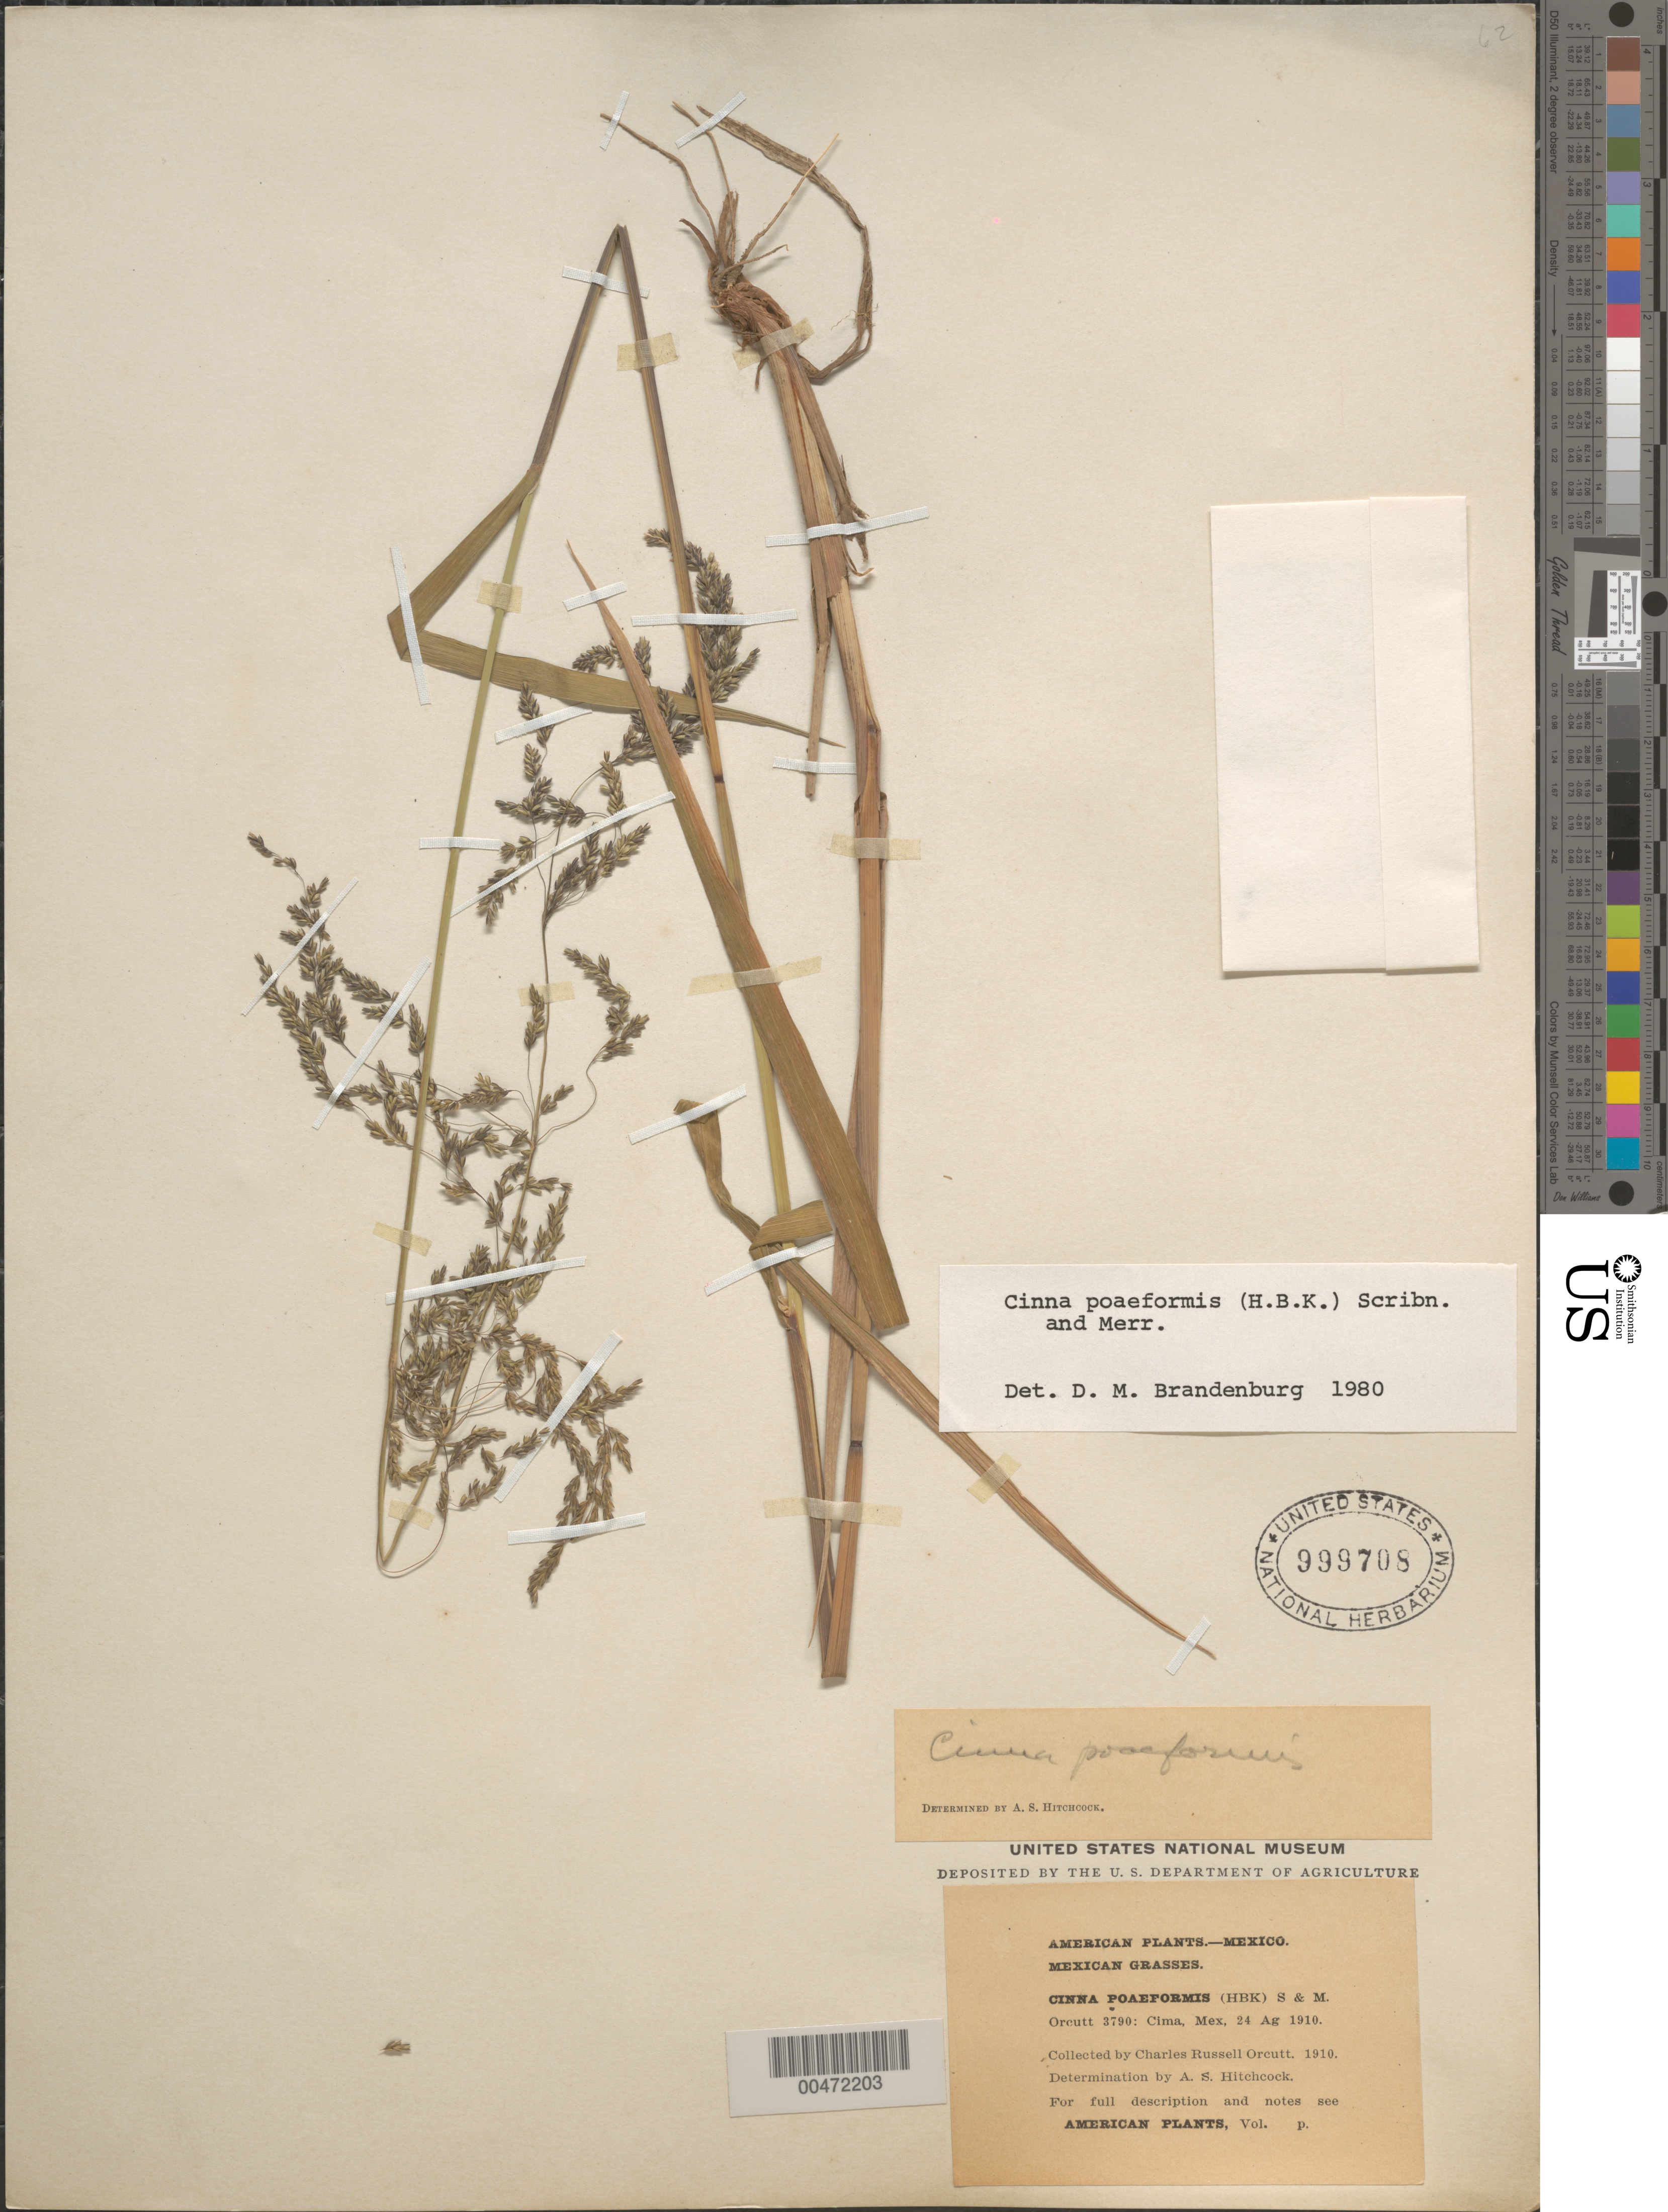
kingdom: Plantae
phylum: Tracheophyta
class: Liliopsida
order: Poales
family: Poaceae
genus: Cinna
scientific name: Cinna poiformis (Kunth) Scribn. & Merr.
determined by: Brandenburg, D. M.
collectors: C. R. Orcutt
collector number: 3790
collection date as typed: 24 Aug 1910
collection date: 1910-08-24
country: Mexico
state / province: México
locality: Cima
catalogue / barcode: US 999708